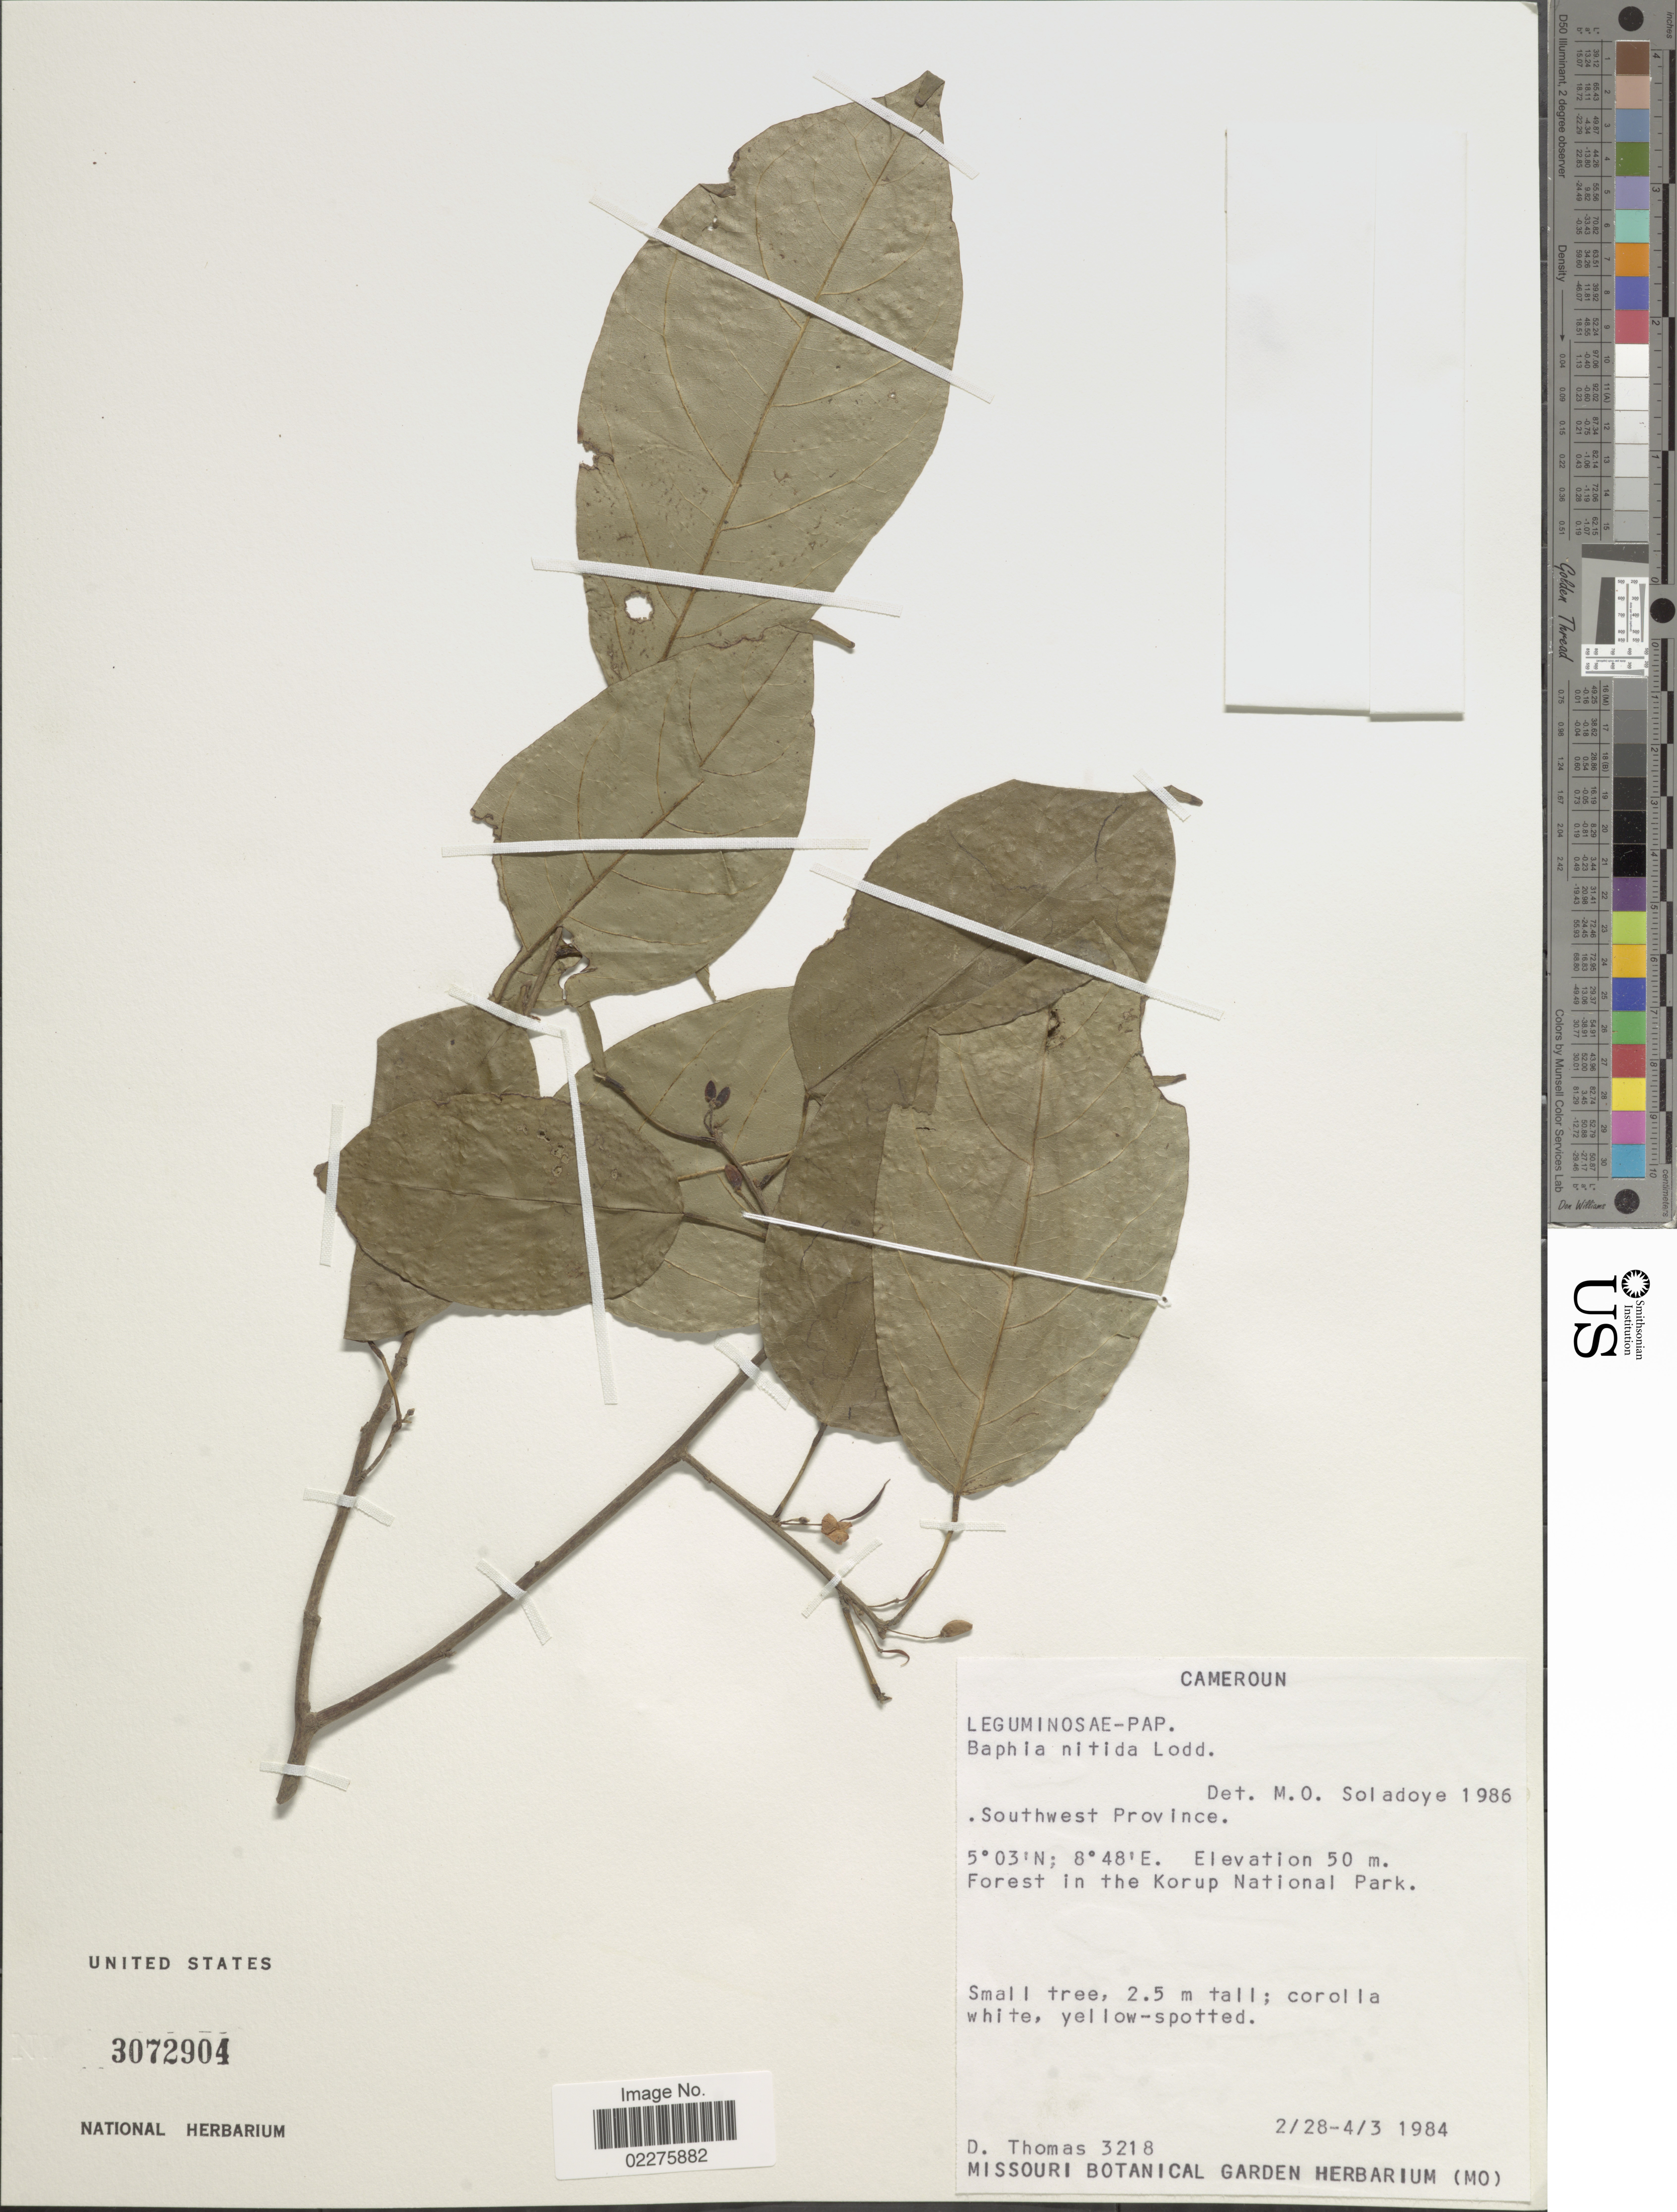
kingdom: Plantae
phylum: Tracheophyta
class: Magnoliopsida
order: Fabales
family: Fabaceae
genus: Baphia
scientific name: Baphia nitida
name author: Lodd.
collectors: D. Thomas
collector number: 3218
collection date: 1984-02-28/1984-04-03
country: Cameroon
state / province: Sud-Ouest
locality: Southwest Province, Forest in the Korup National Park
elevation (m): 50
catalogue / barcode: US 3072904